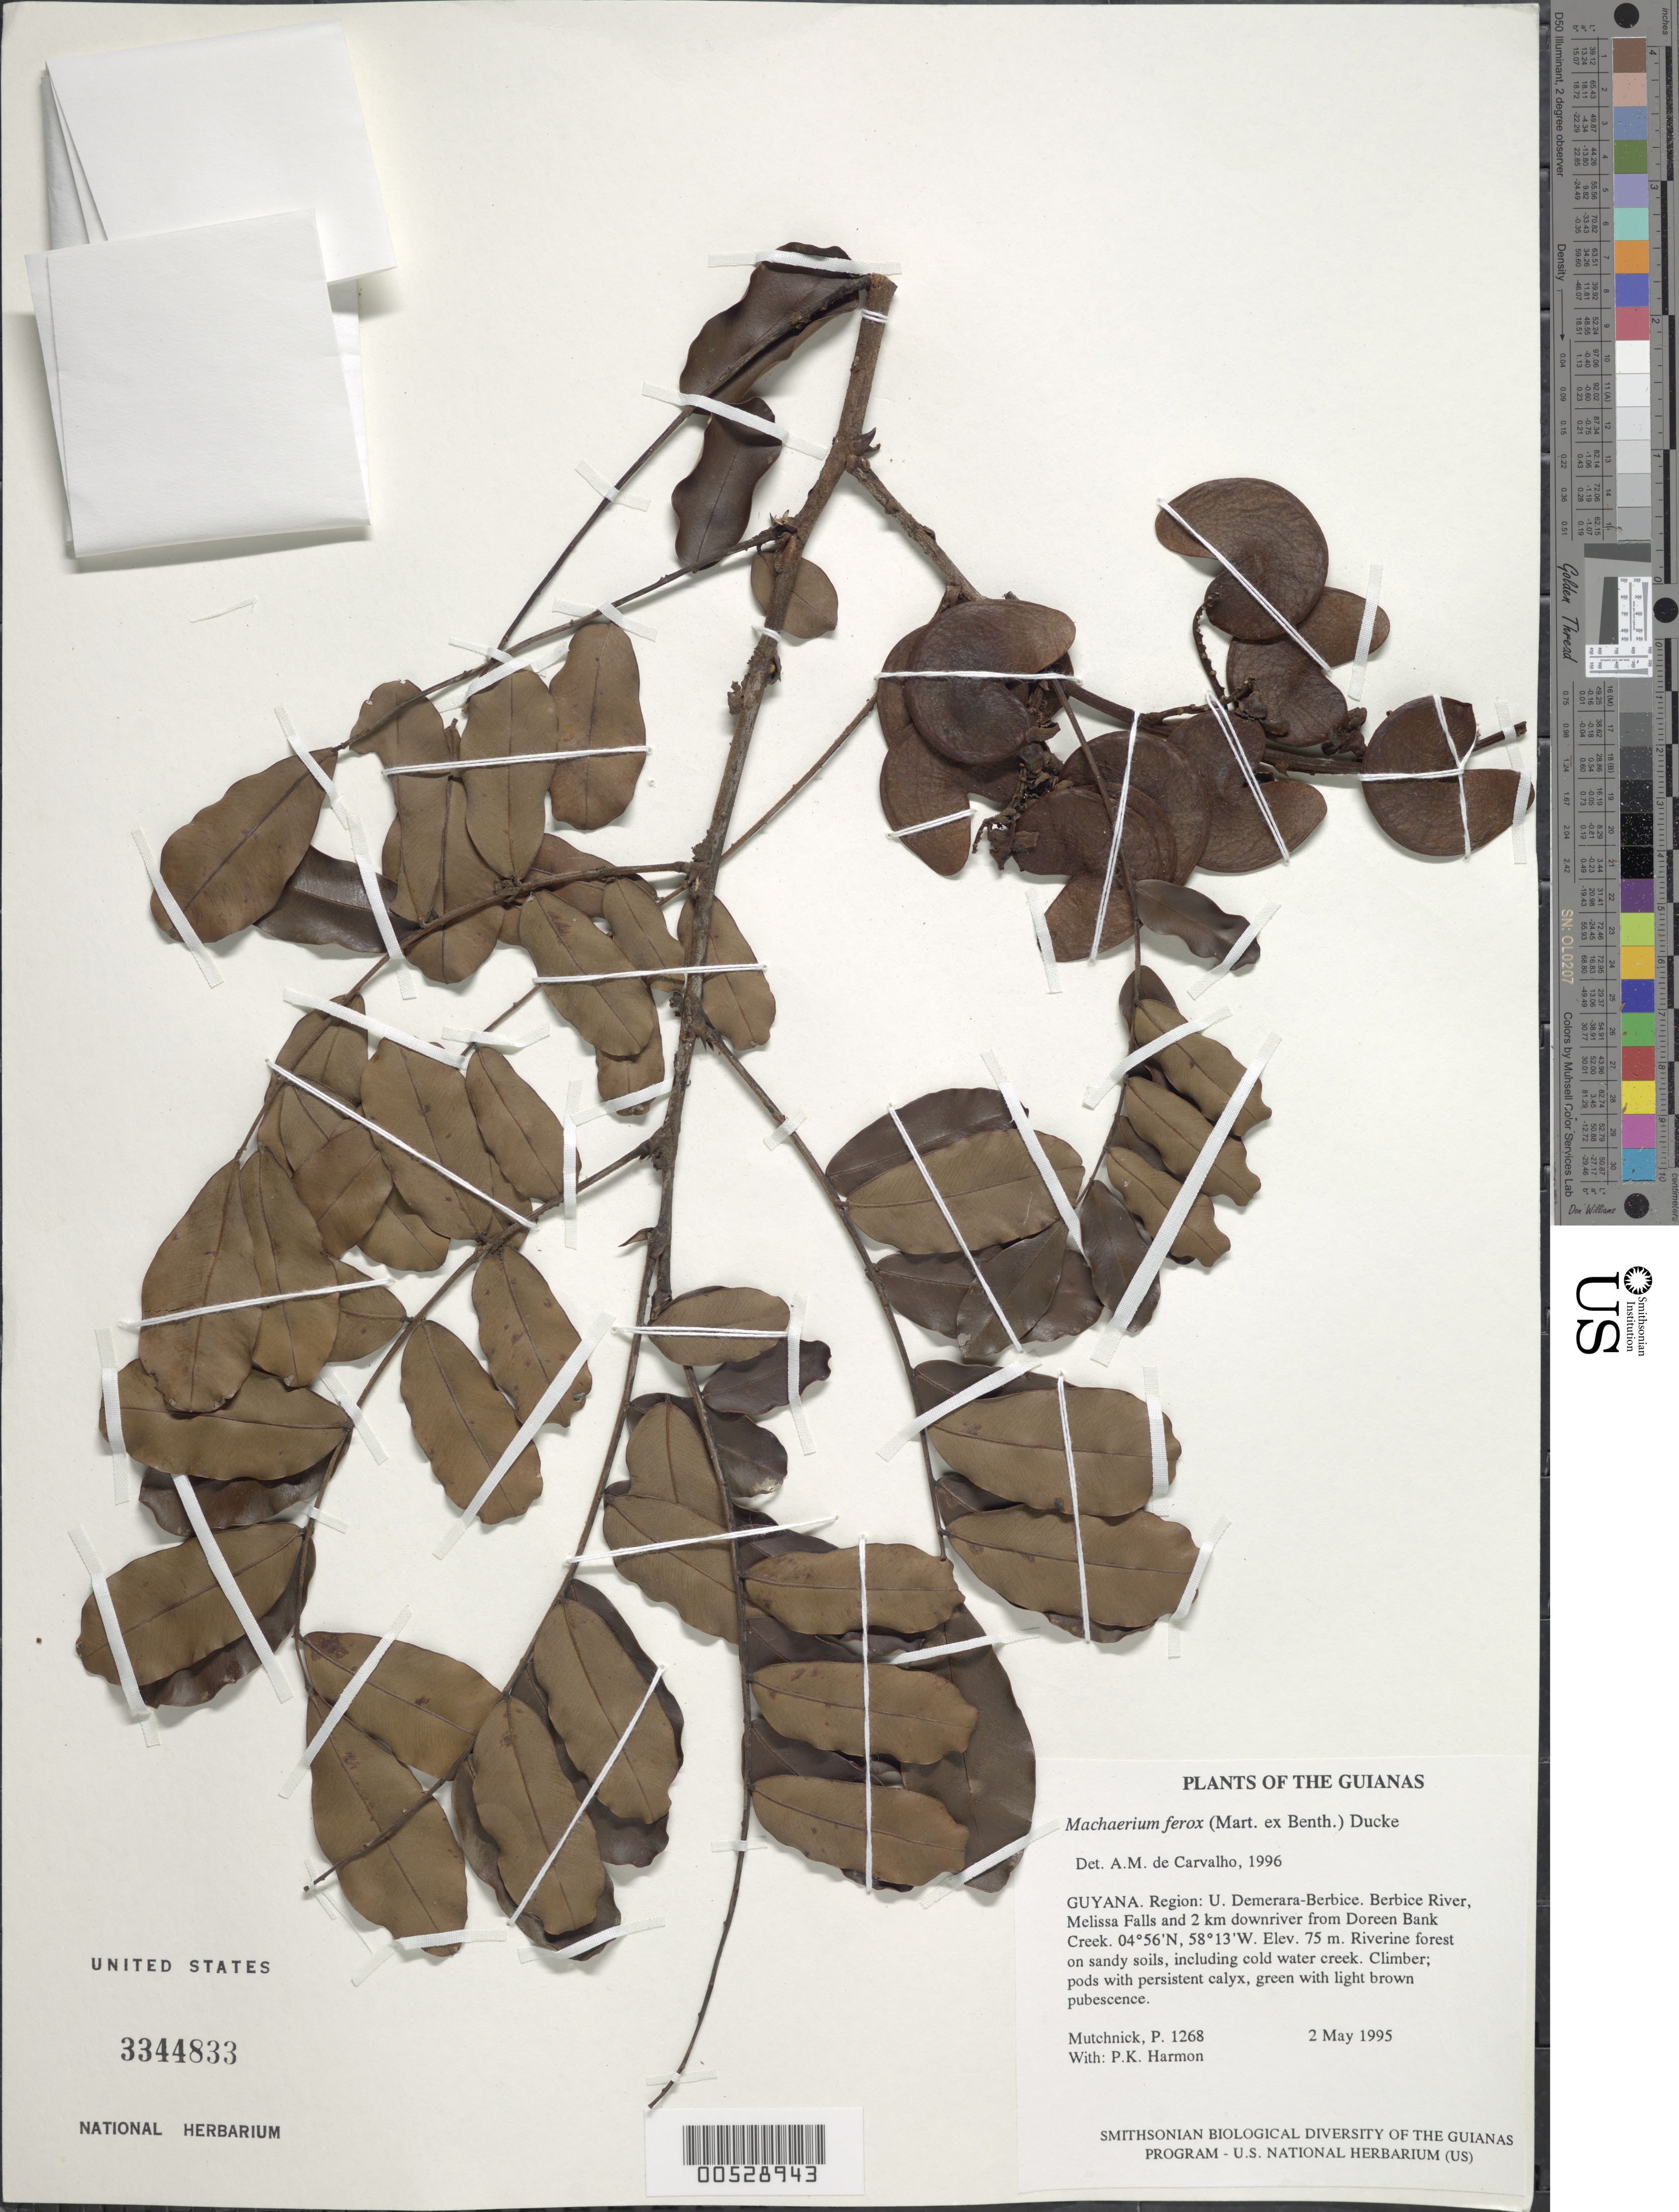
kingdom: Plantae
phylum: Tracheophyta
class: Magnoliopsida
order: Fabales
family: Fabaceae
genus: Machaerium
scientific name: Machaerium ferox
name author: (Mart. ex Benth.) Ducke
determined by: Carvalho, A. M. V. de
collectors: P. Mutchnick & P. Harmon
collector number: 1268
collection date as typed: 2 May 1995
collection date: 1995-05-02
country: Guyana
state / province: U. Demerara-Berbice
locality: Berbice River, Melissa Falls and 2 km downriver from Doreen Bank Creek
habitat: Riverine forest on sandy soils, including cold water creek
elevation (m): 75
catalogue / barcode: US 3344833